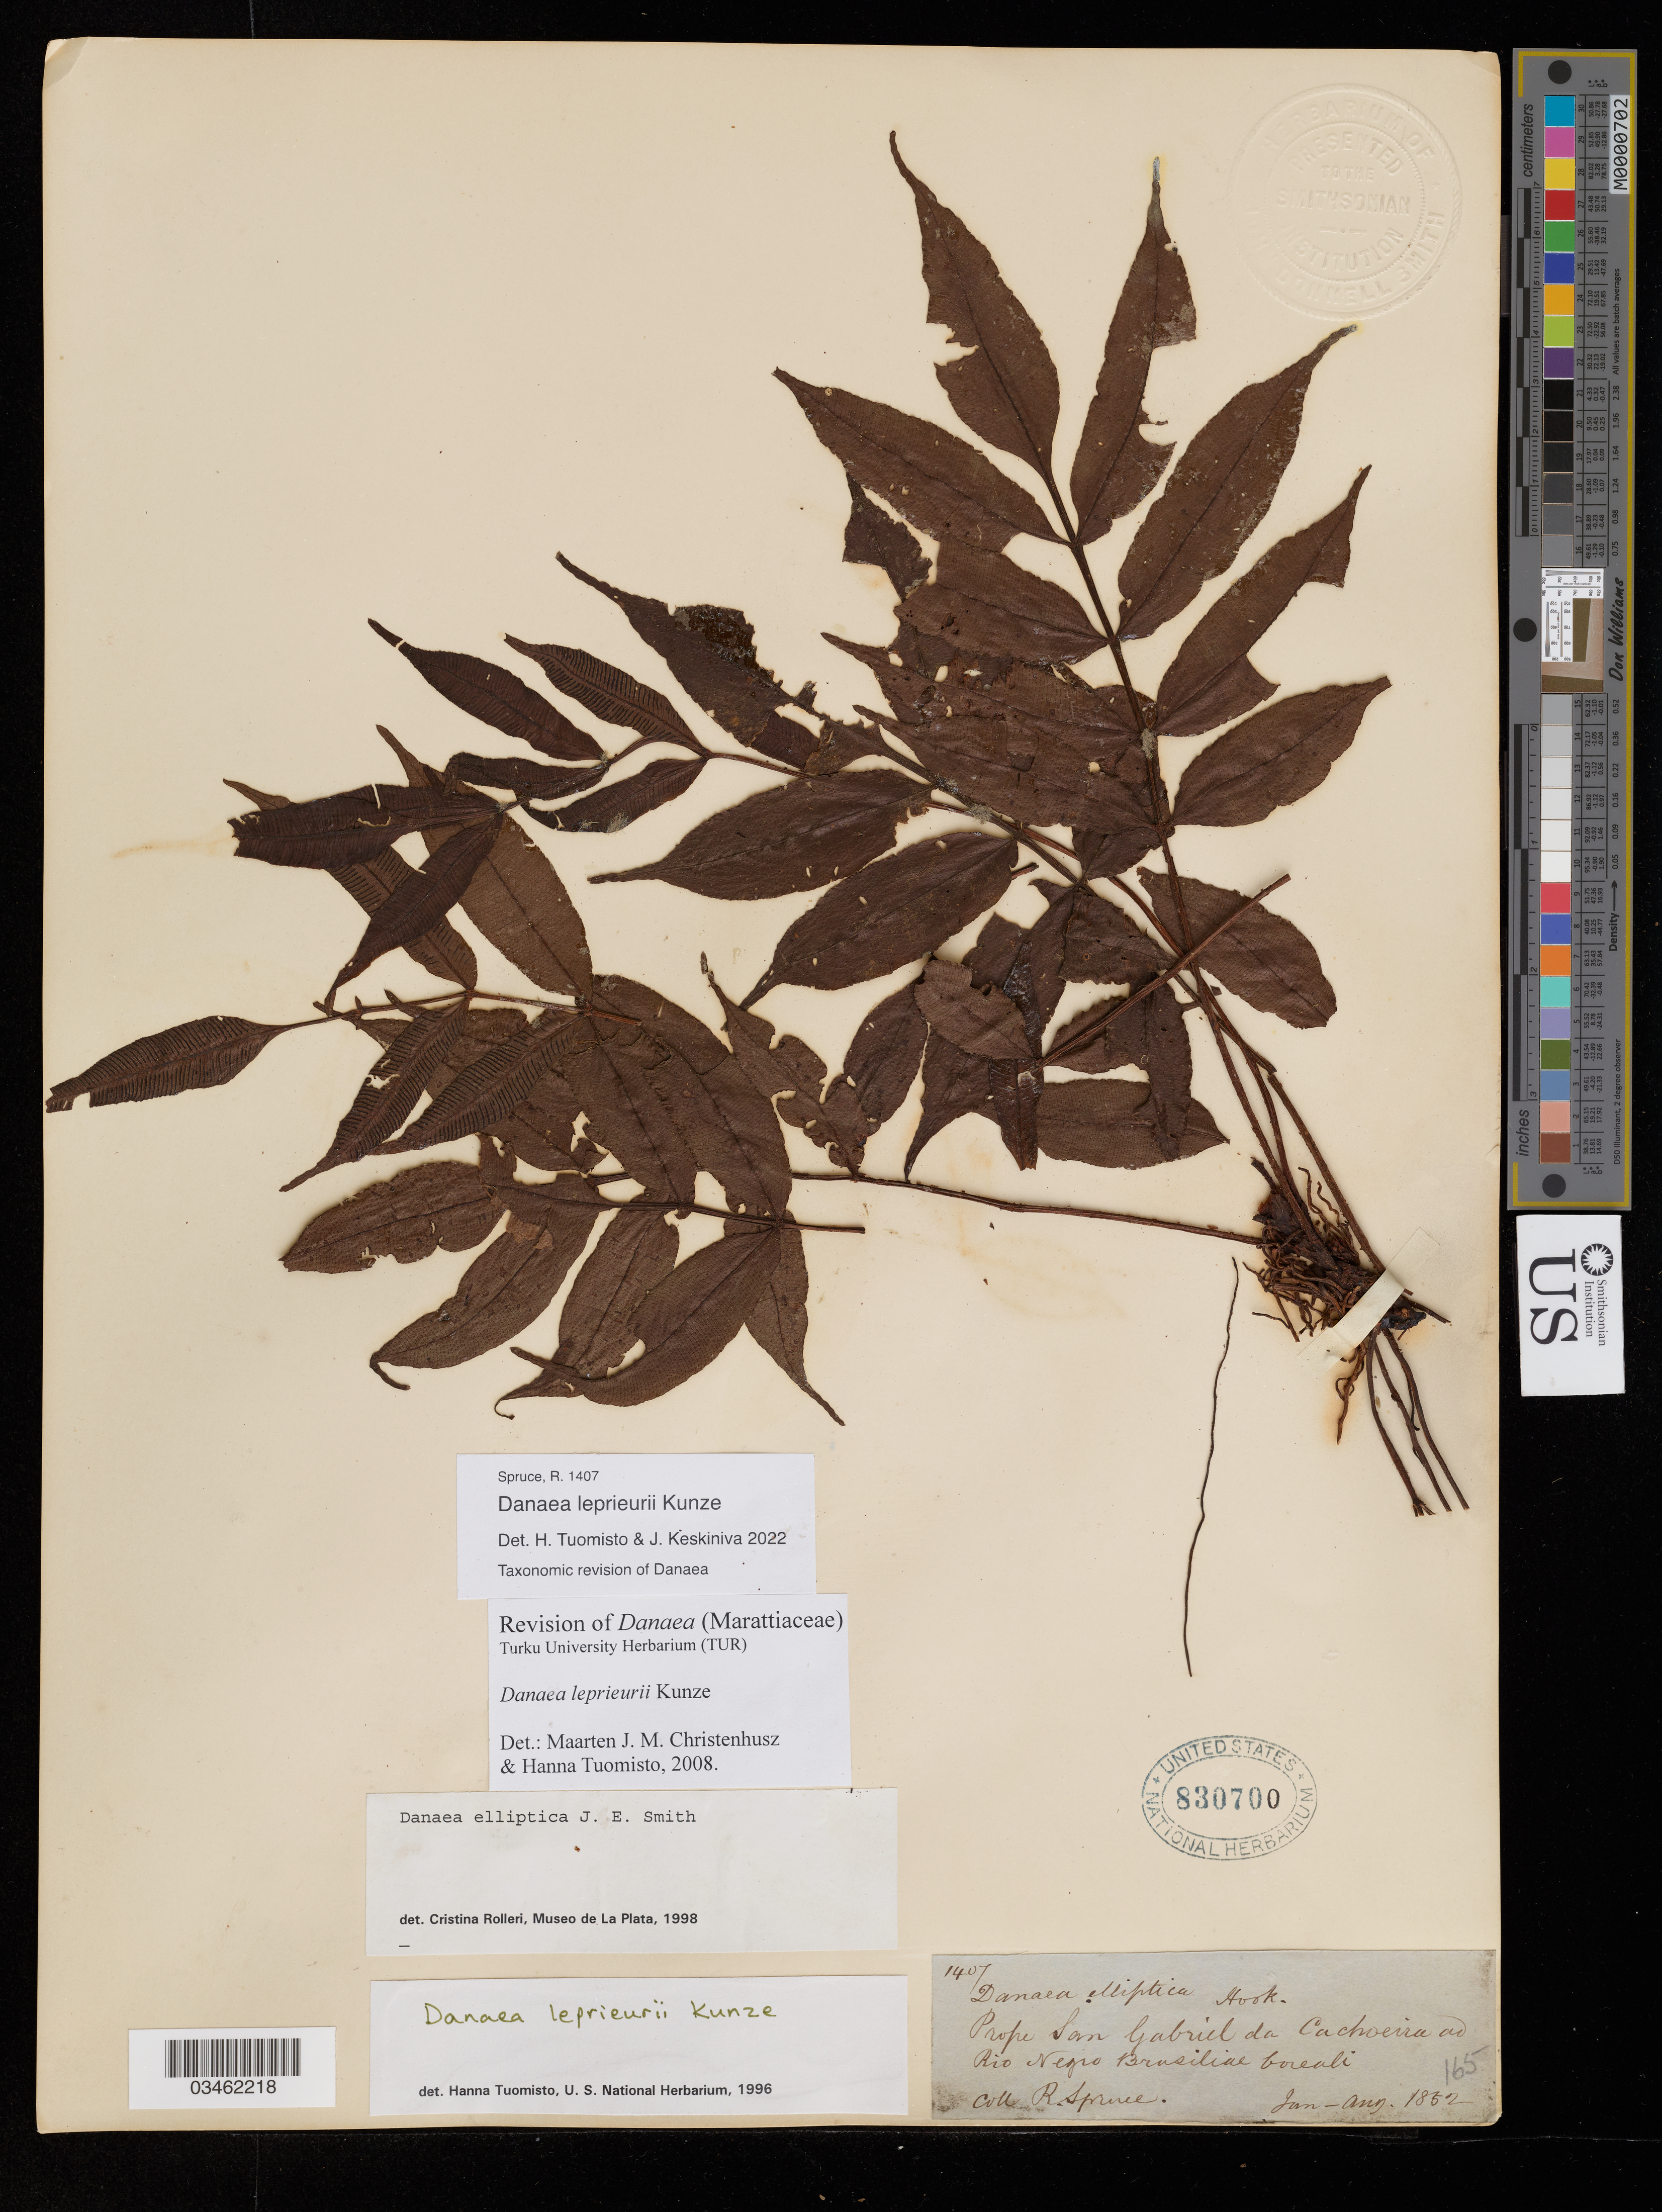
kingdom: Plantae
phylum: Tracheophyta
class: Polypodiopsida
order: Marattiales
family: Marattiaceae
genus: Danaea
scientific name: Danaea leprieurii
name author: Kunze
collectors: R. Spruce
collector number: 1407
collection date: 1852-06/1852-08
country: Brazil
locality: Prope San Gabriel da Cachoeira ad Rio Negrio Brasilae boreali.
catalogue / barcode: US 830700